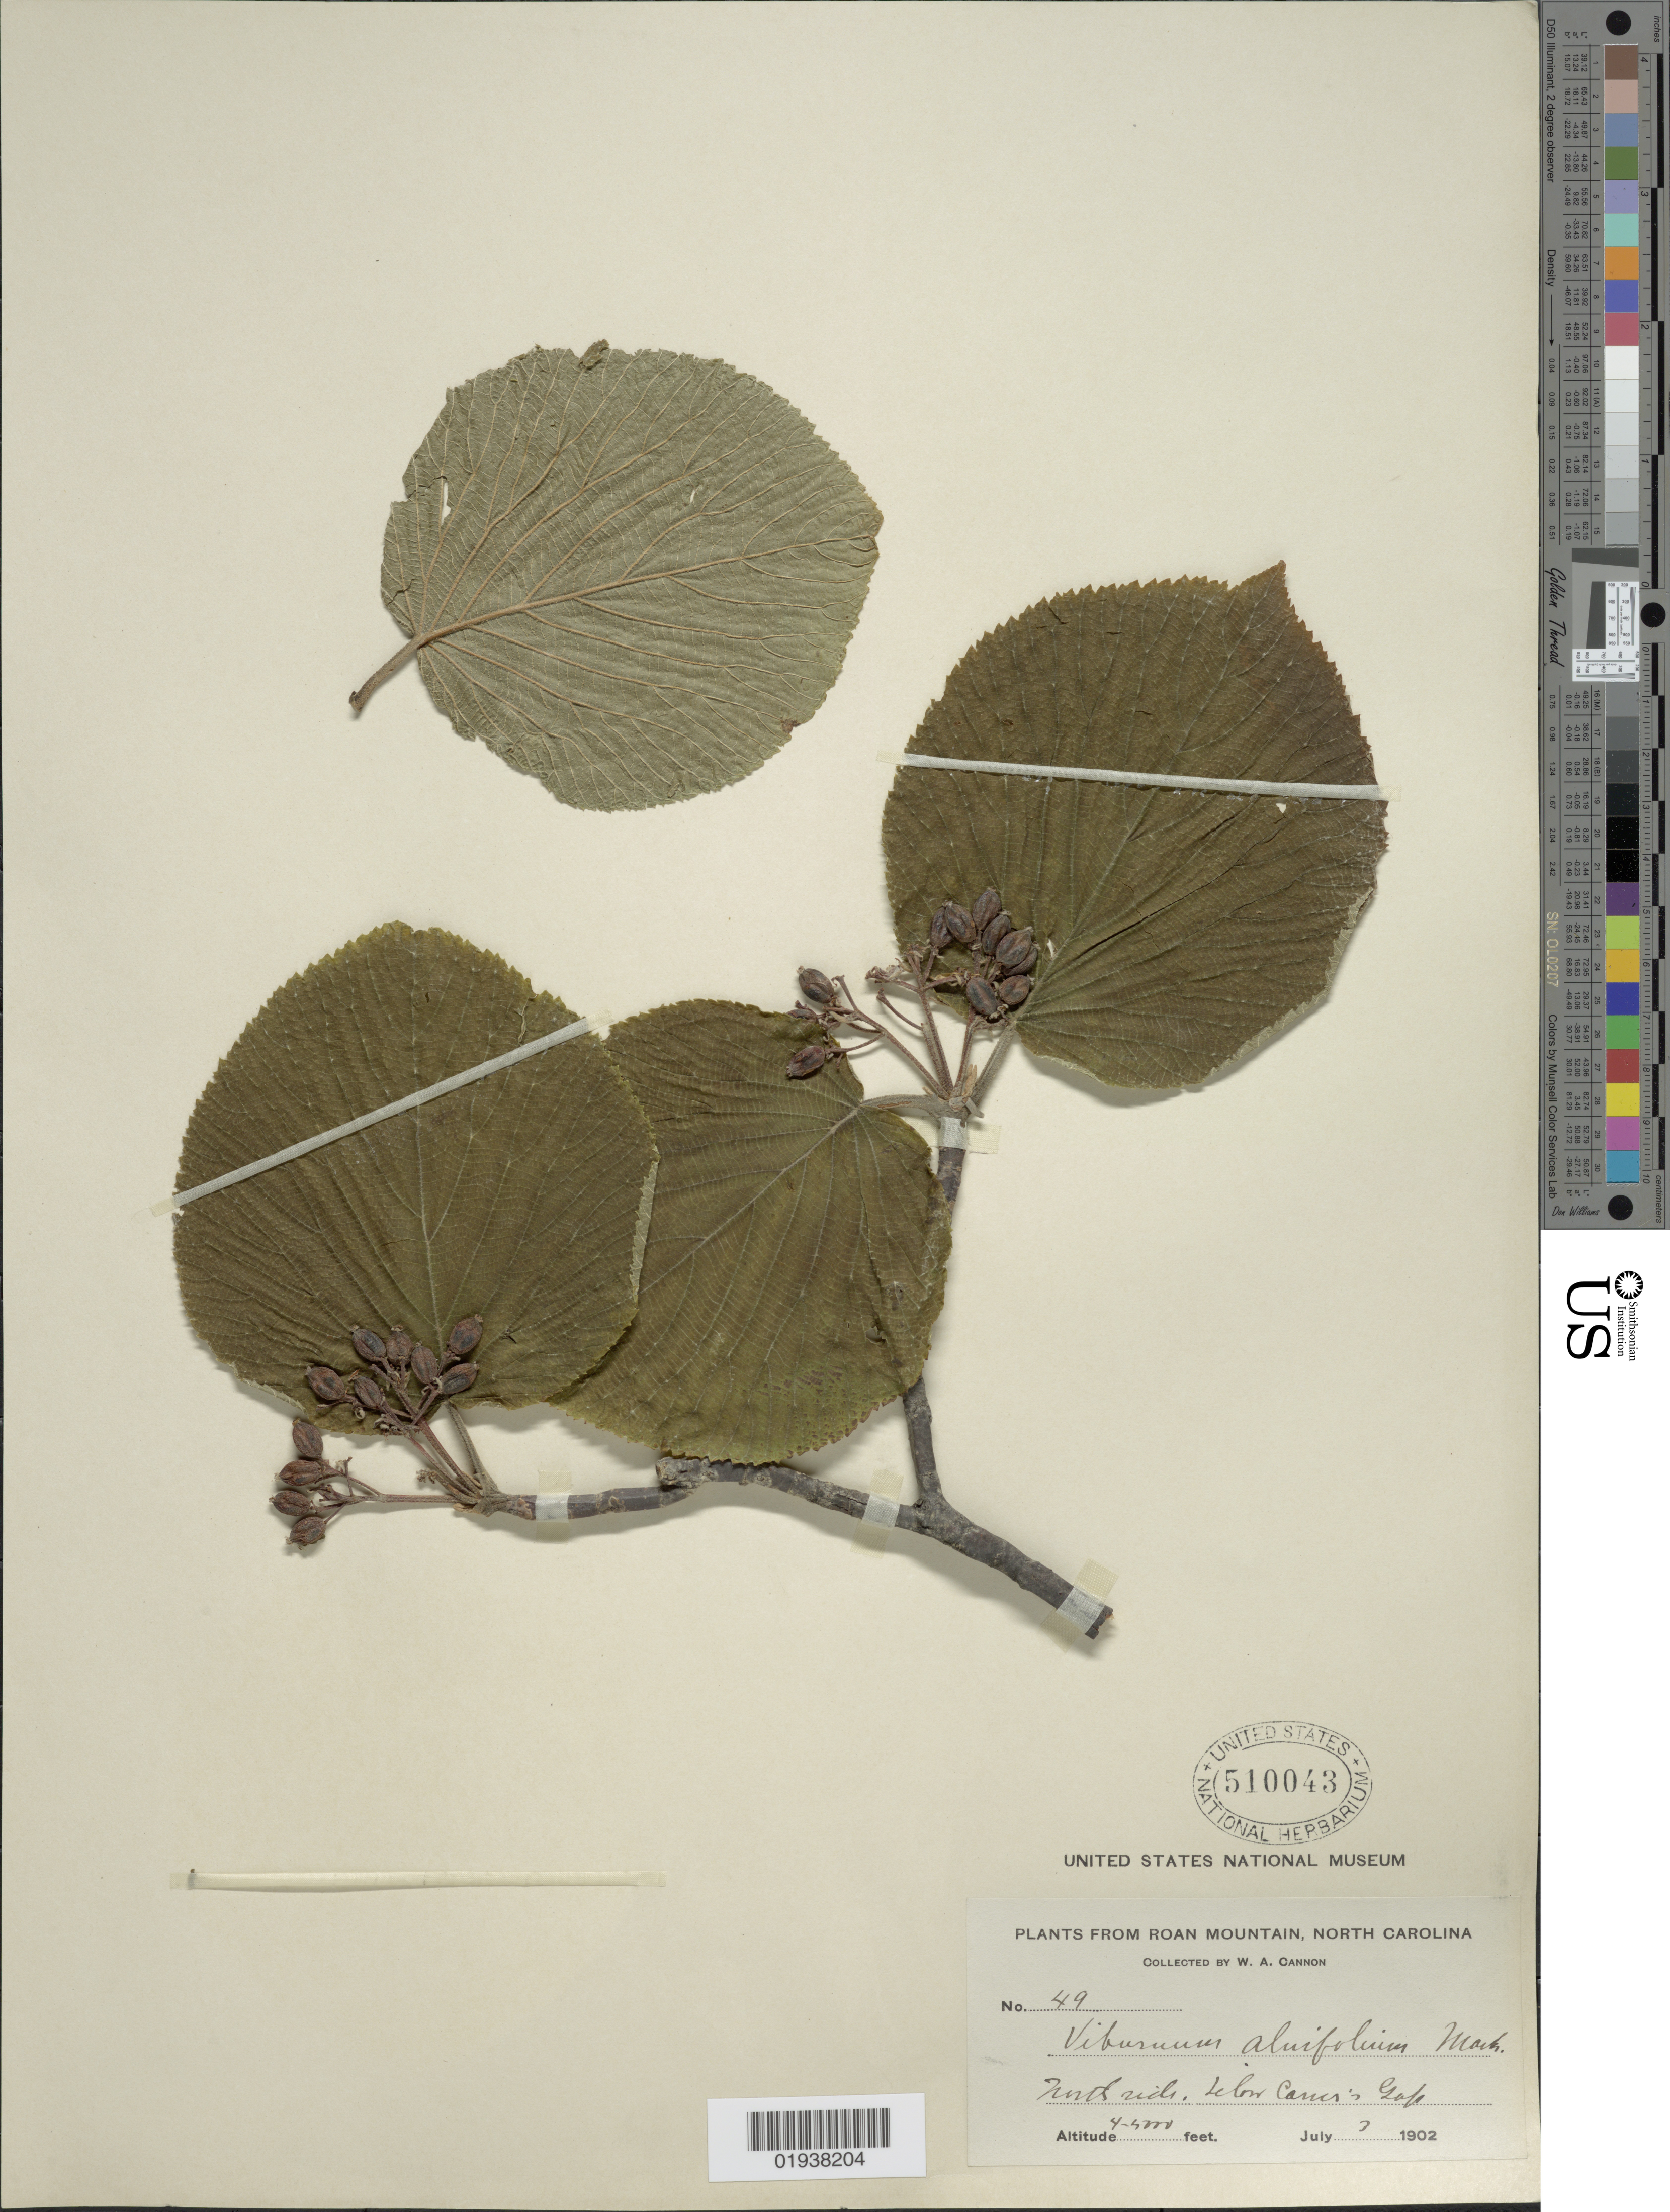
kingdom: Plantae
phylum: Tracheophyta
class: Magnoliopsida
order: Dipsacales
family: Viburnaceae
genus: Viburnum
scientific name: Viburnum alnifolium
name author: Marshall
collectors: W. Cannon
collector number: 49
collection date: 1902-07-03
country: United States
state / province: North Carolina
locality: Roan Mountain. Mnts rds, below Carver's Gap.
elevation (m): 1219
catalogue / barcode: US 510043